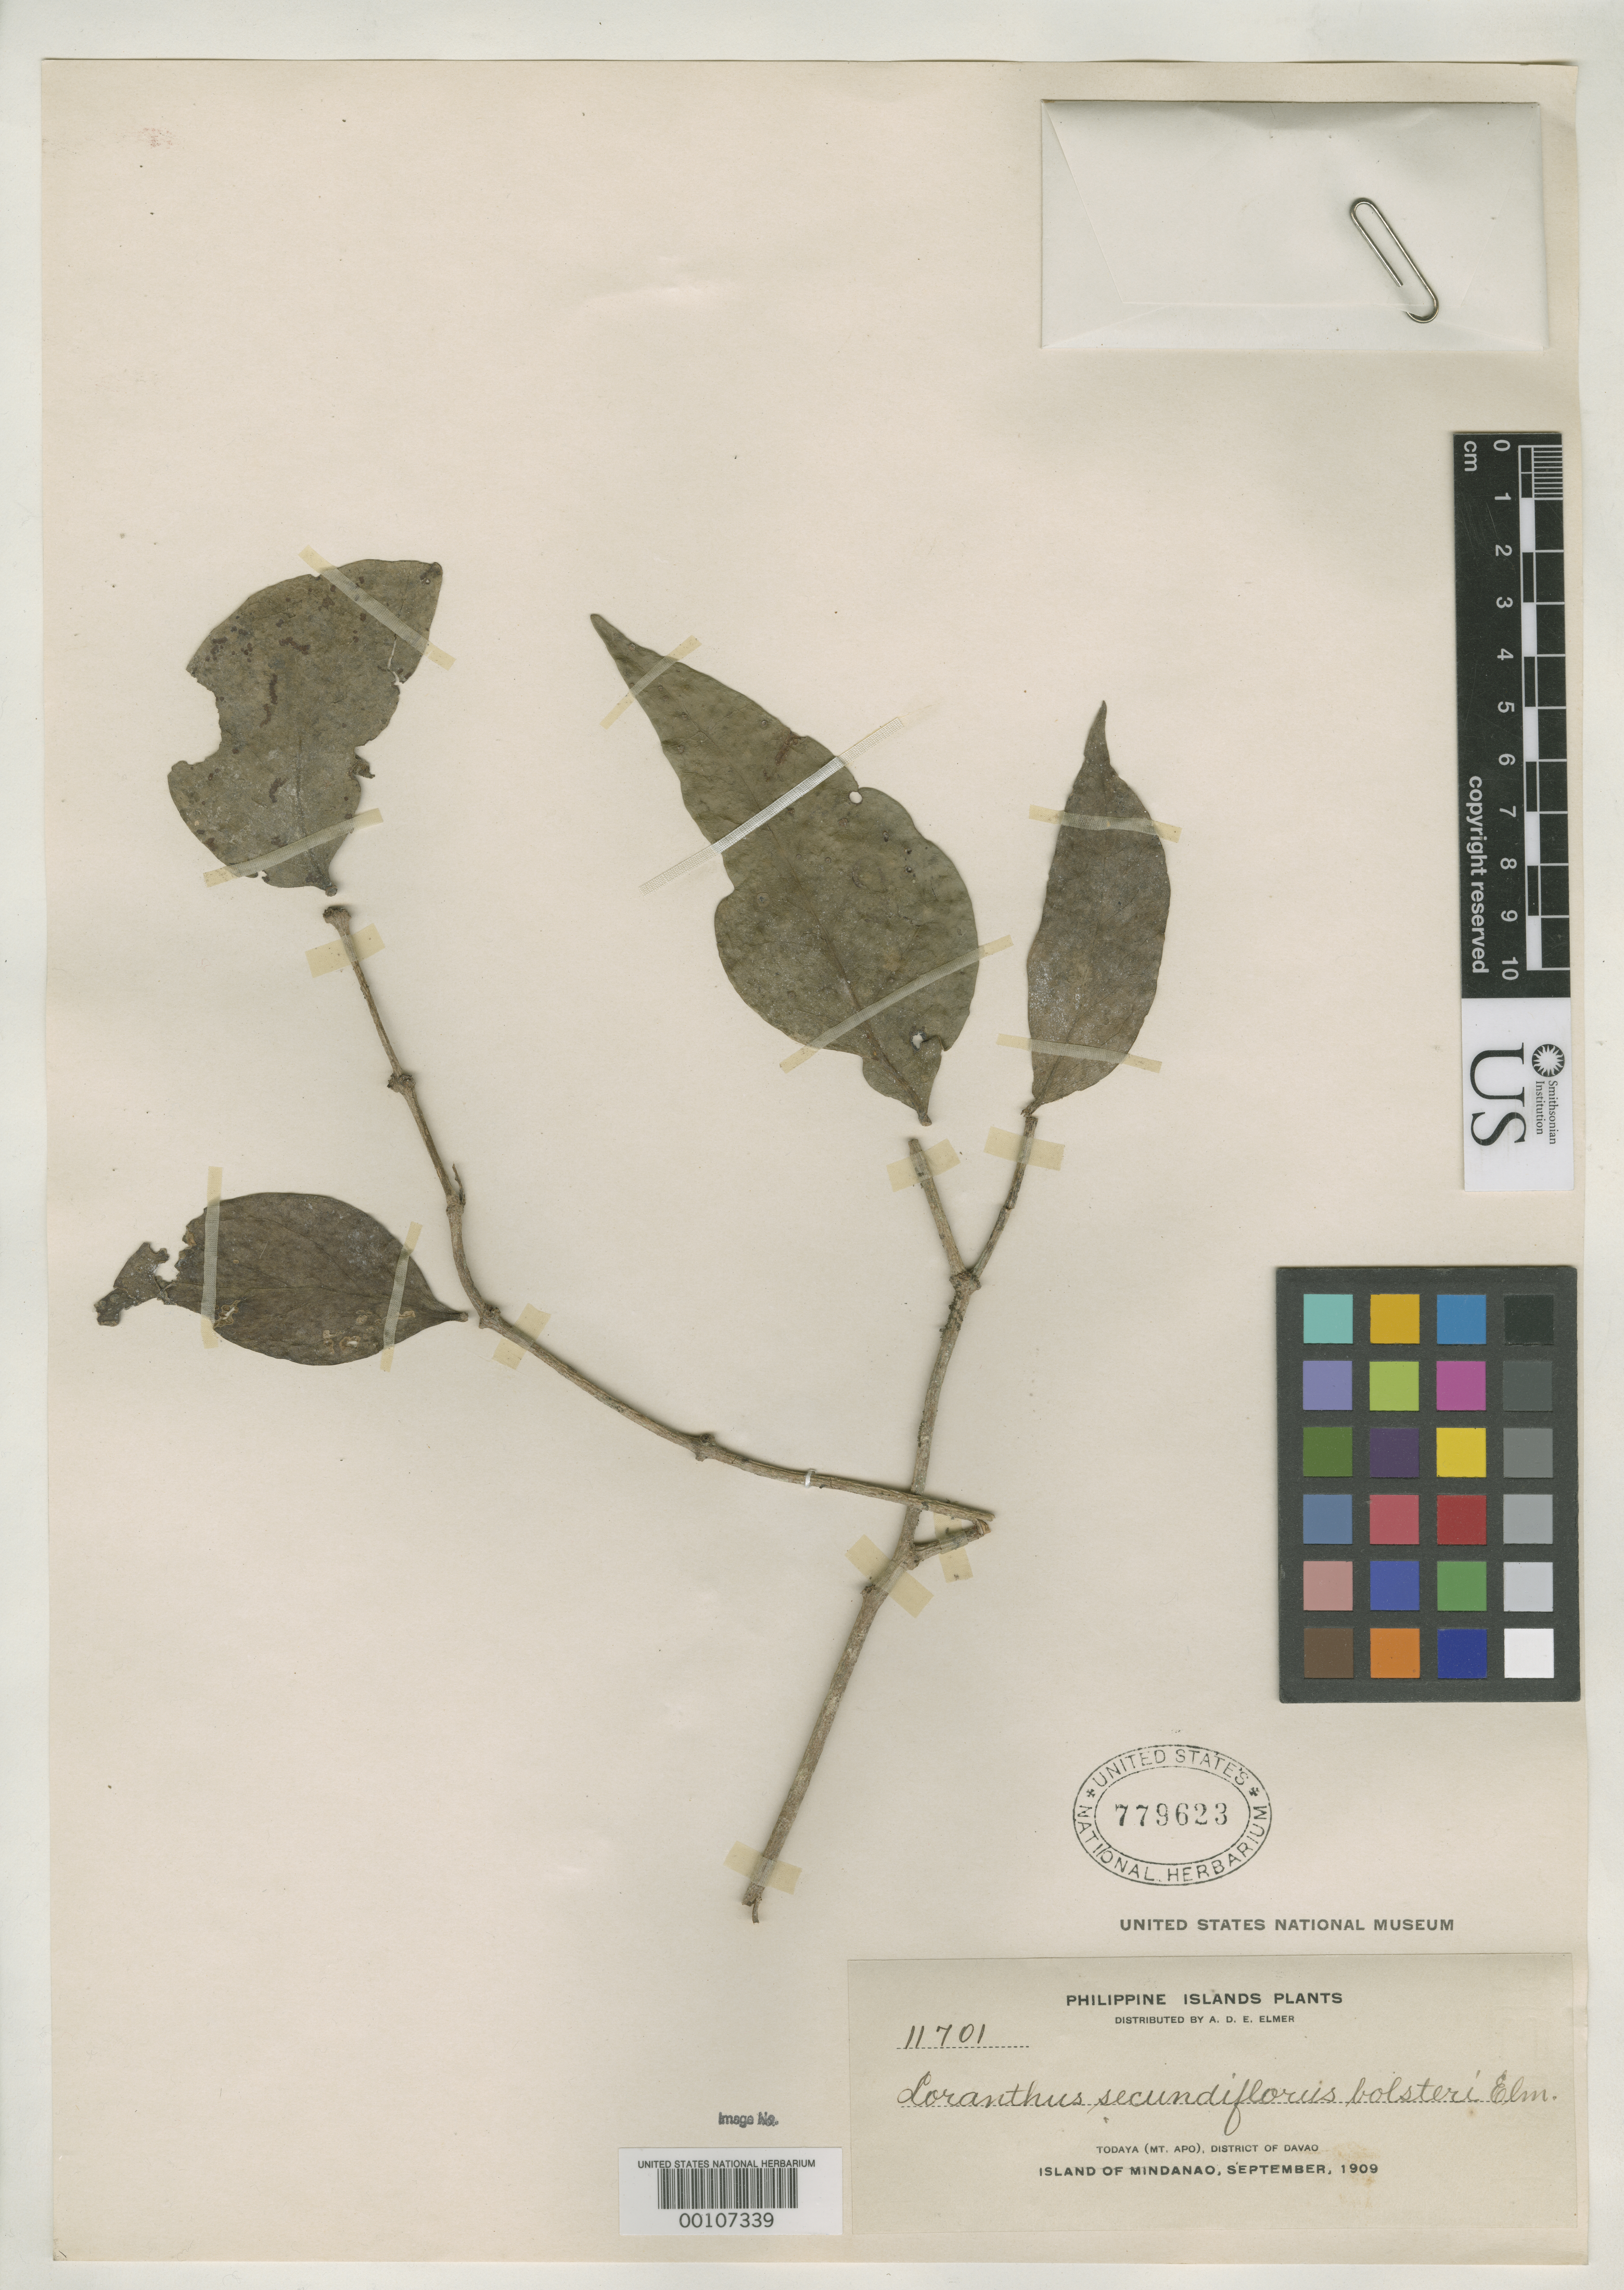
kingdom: Plantae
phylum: Tracheophyta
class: Magnoliopsida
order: Santalales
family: Loranthaceae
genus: Loranthus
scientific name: Loranthus secundiflorus var. bolsteri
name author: Elmer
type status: Isotype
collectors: A. D. E. Elmer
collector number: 11701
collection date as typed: Sep 1909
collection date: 1909-09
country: Philippines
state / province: Davao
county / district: Davao del Sur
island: Mindanao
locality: Todaya, Mt. Apo.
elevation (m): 1295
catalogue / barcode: US 779623